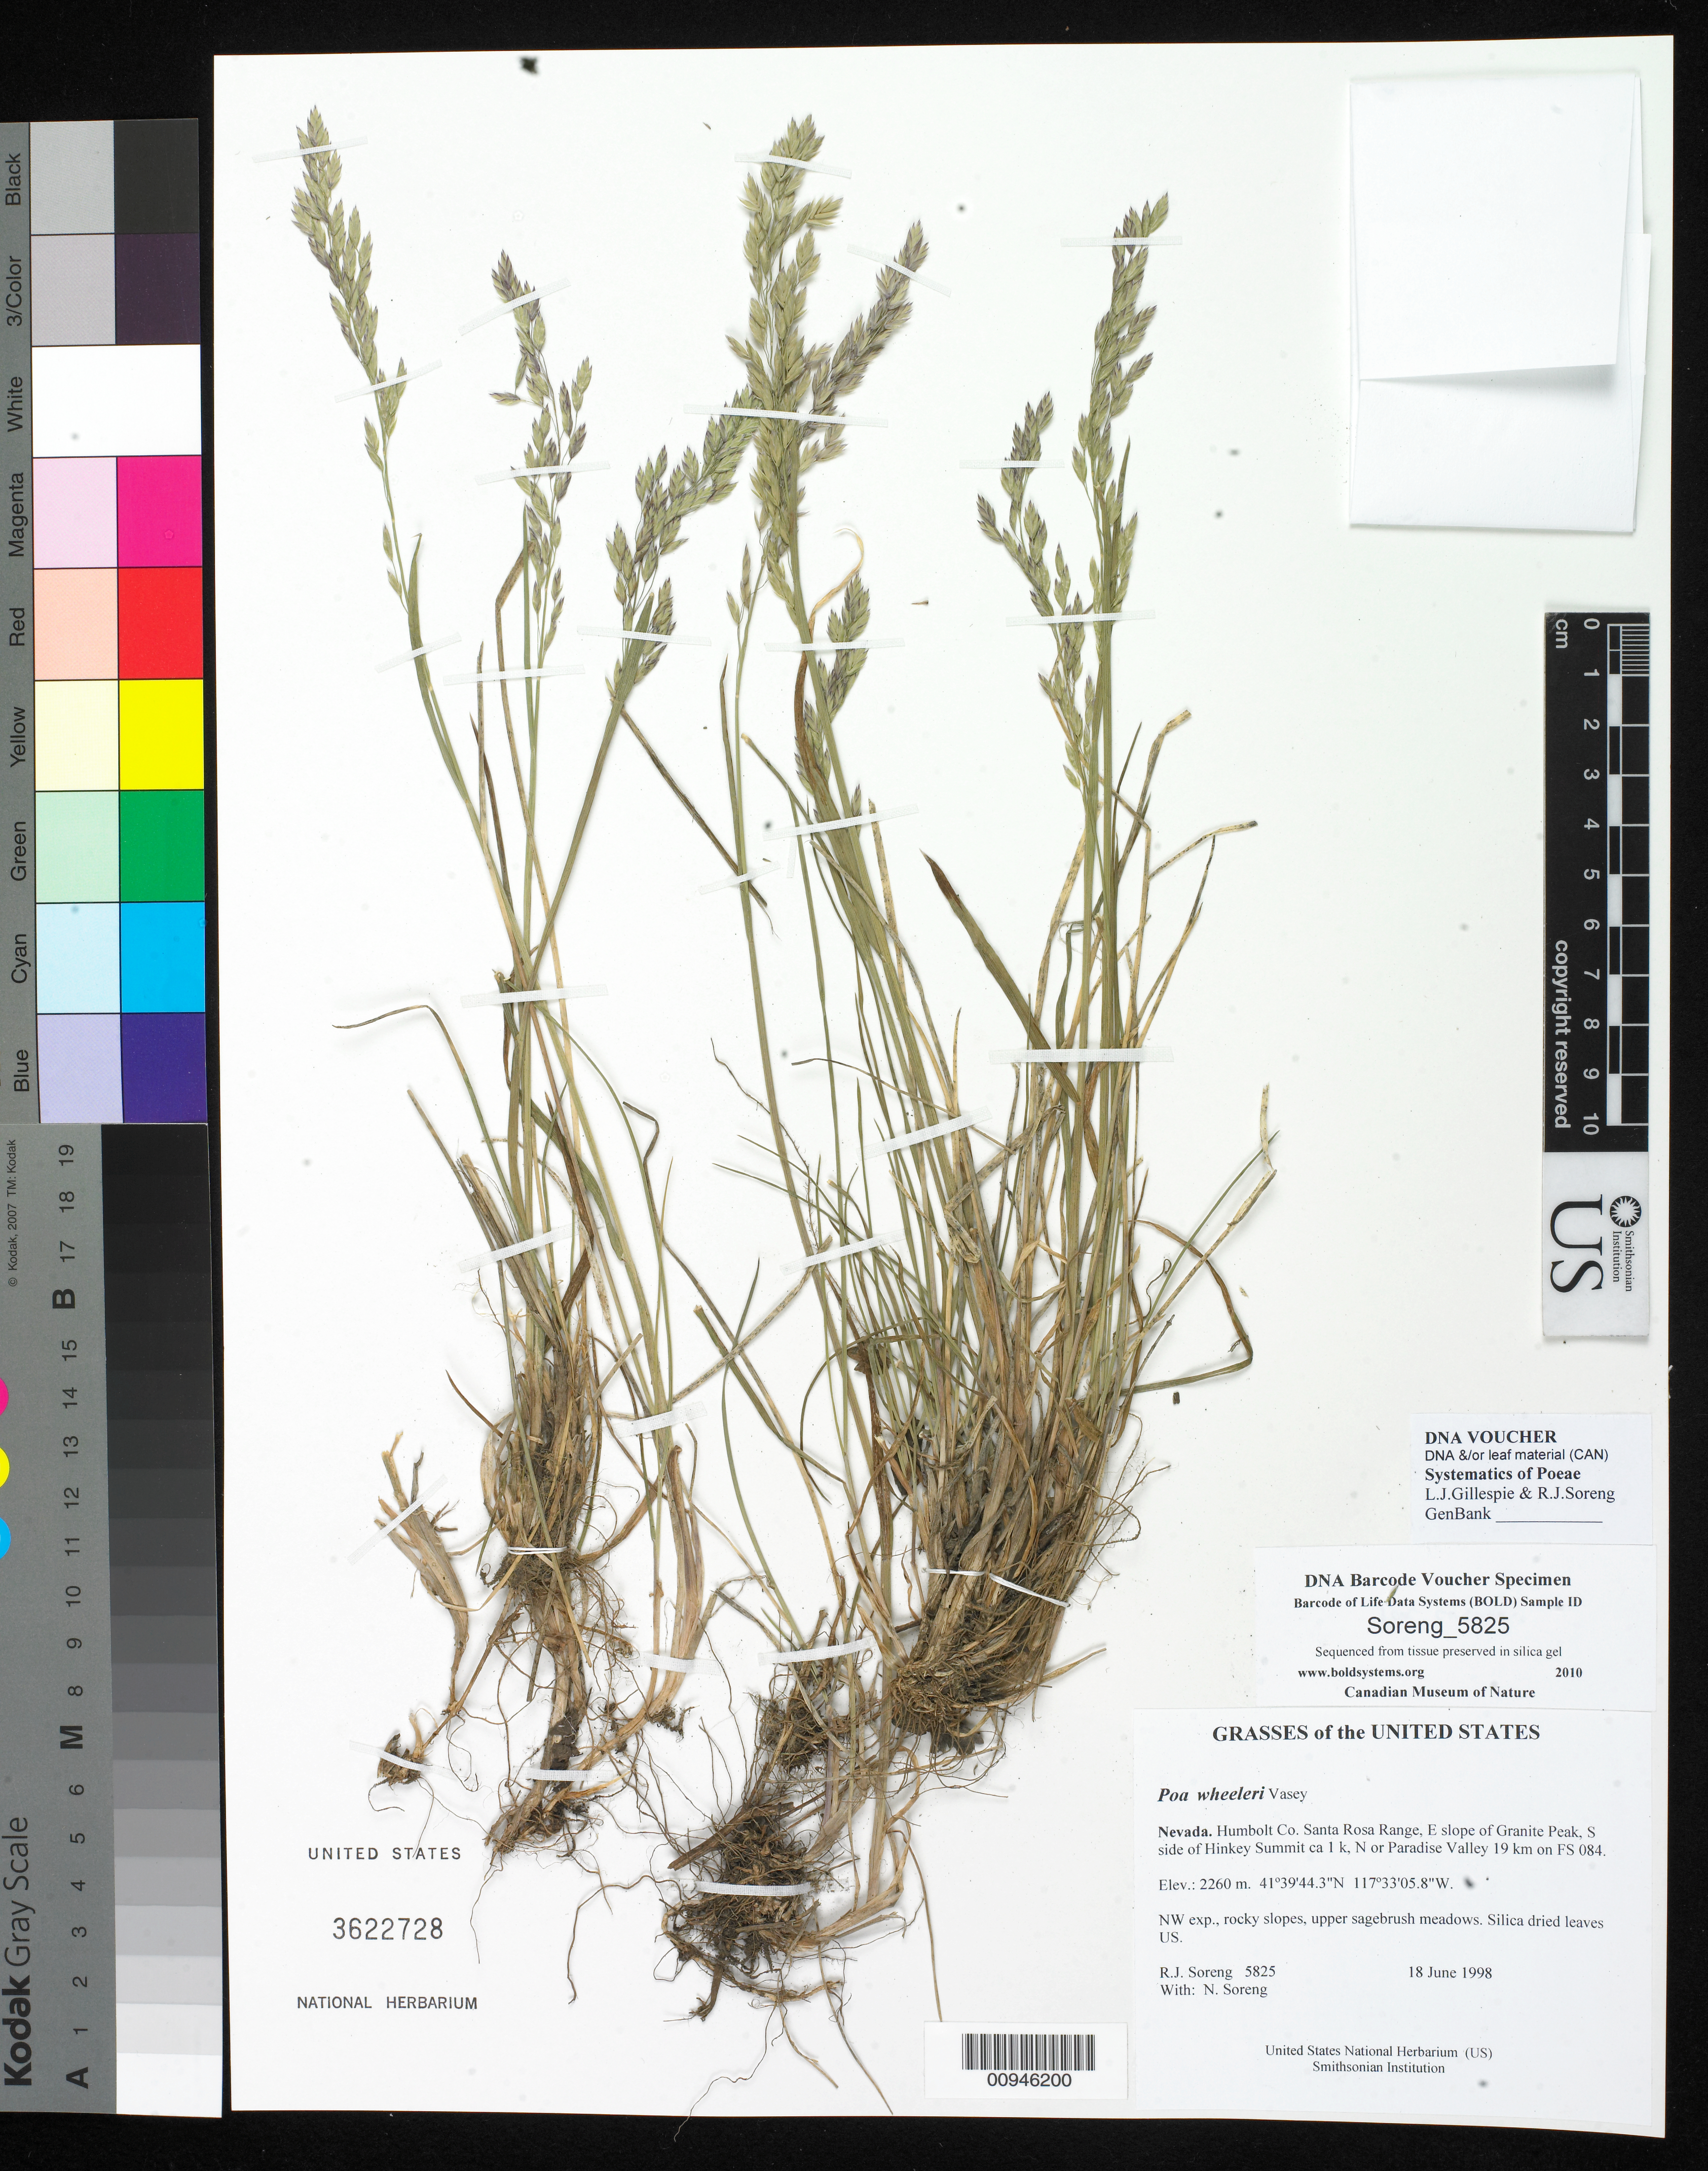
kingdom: Plantae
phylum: Tracheophyta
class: Liliopsida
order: Poales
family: Poaceae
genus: Poa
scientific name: Poa wheeleri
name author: Vasey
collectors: R. J. Soreng & N. L. Soreng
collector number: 5825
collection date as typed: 18 June 1998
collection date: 1998-06-18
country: United States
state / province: Nevada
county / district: Humbolt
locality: Santa Rosa Range, E slope of Granite Peak, S side of Hinkey Summit ca 1 k, N or Paradise Valley 19 km on FS 084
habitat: NW exp., rocky slopes, upper sagebrush meadows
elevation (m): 2260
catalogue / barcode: US 3622728